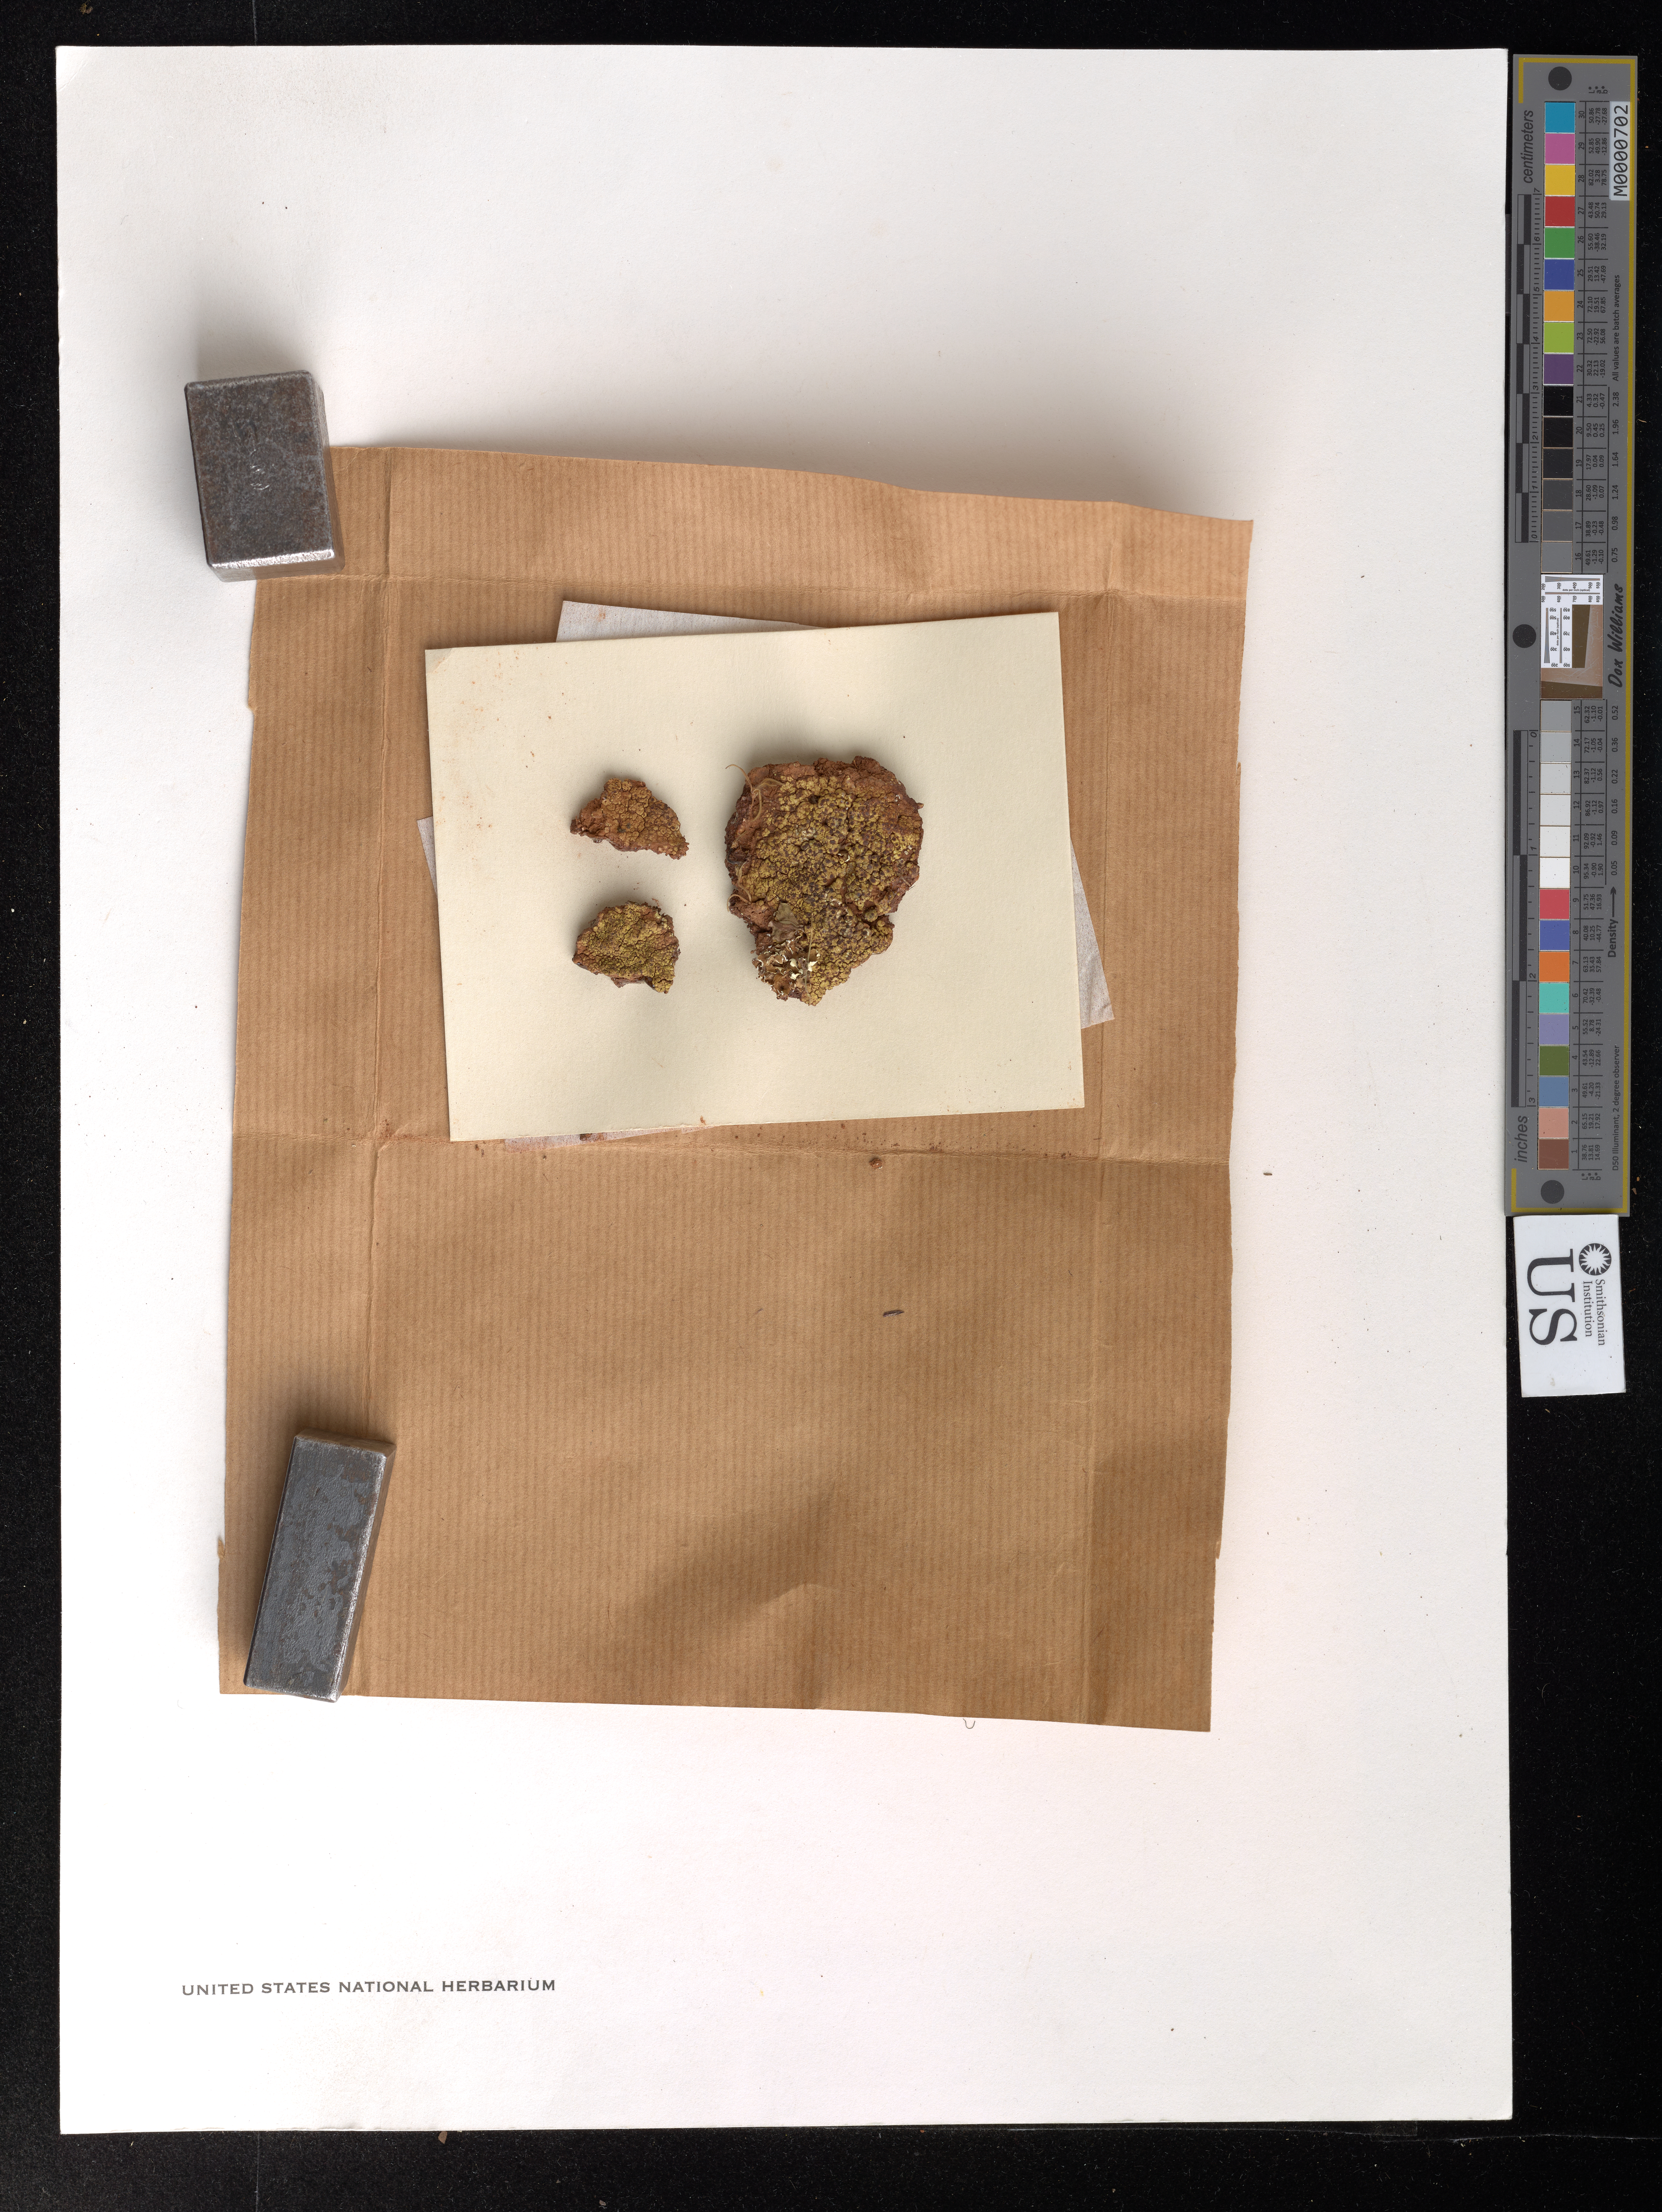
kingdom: Fungi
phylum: Ascomycota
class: Lecanoromycetes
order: Acarosporales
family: Acarosporaceae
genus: Acarospora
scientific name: Acarospora schleicheri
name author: (Ach.) A. Massal.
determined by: Lichen Identifications Updating Project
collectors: Y. Rondon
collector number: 614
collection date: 1967-03-31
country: Greece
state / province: Crete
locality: Sitia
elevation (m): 168